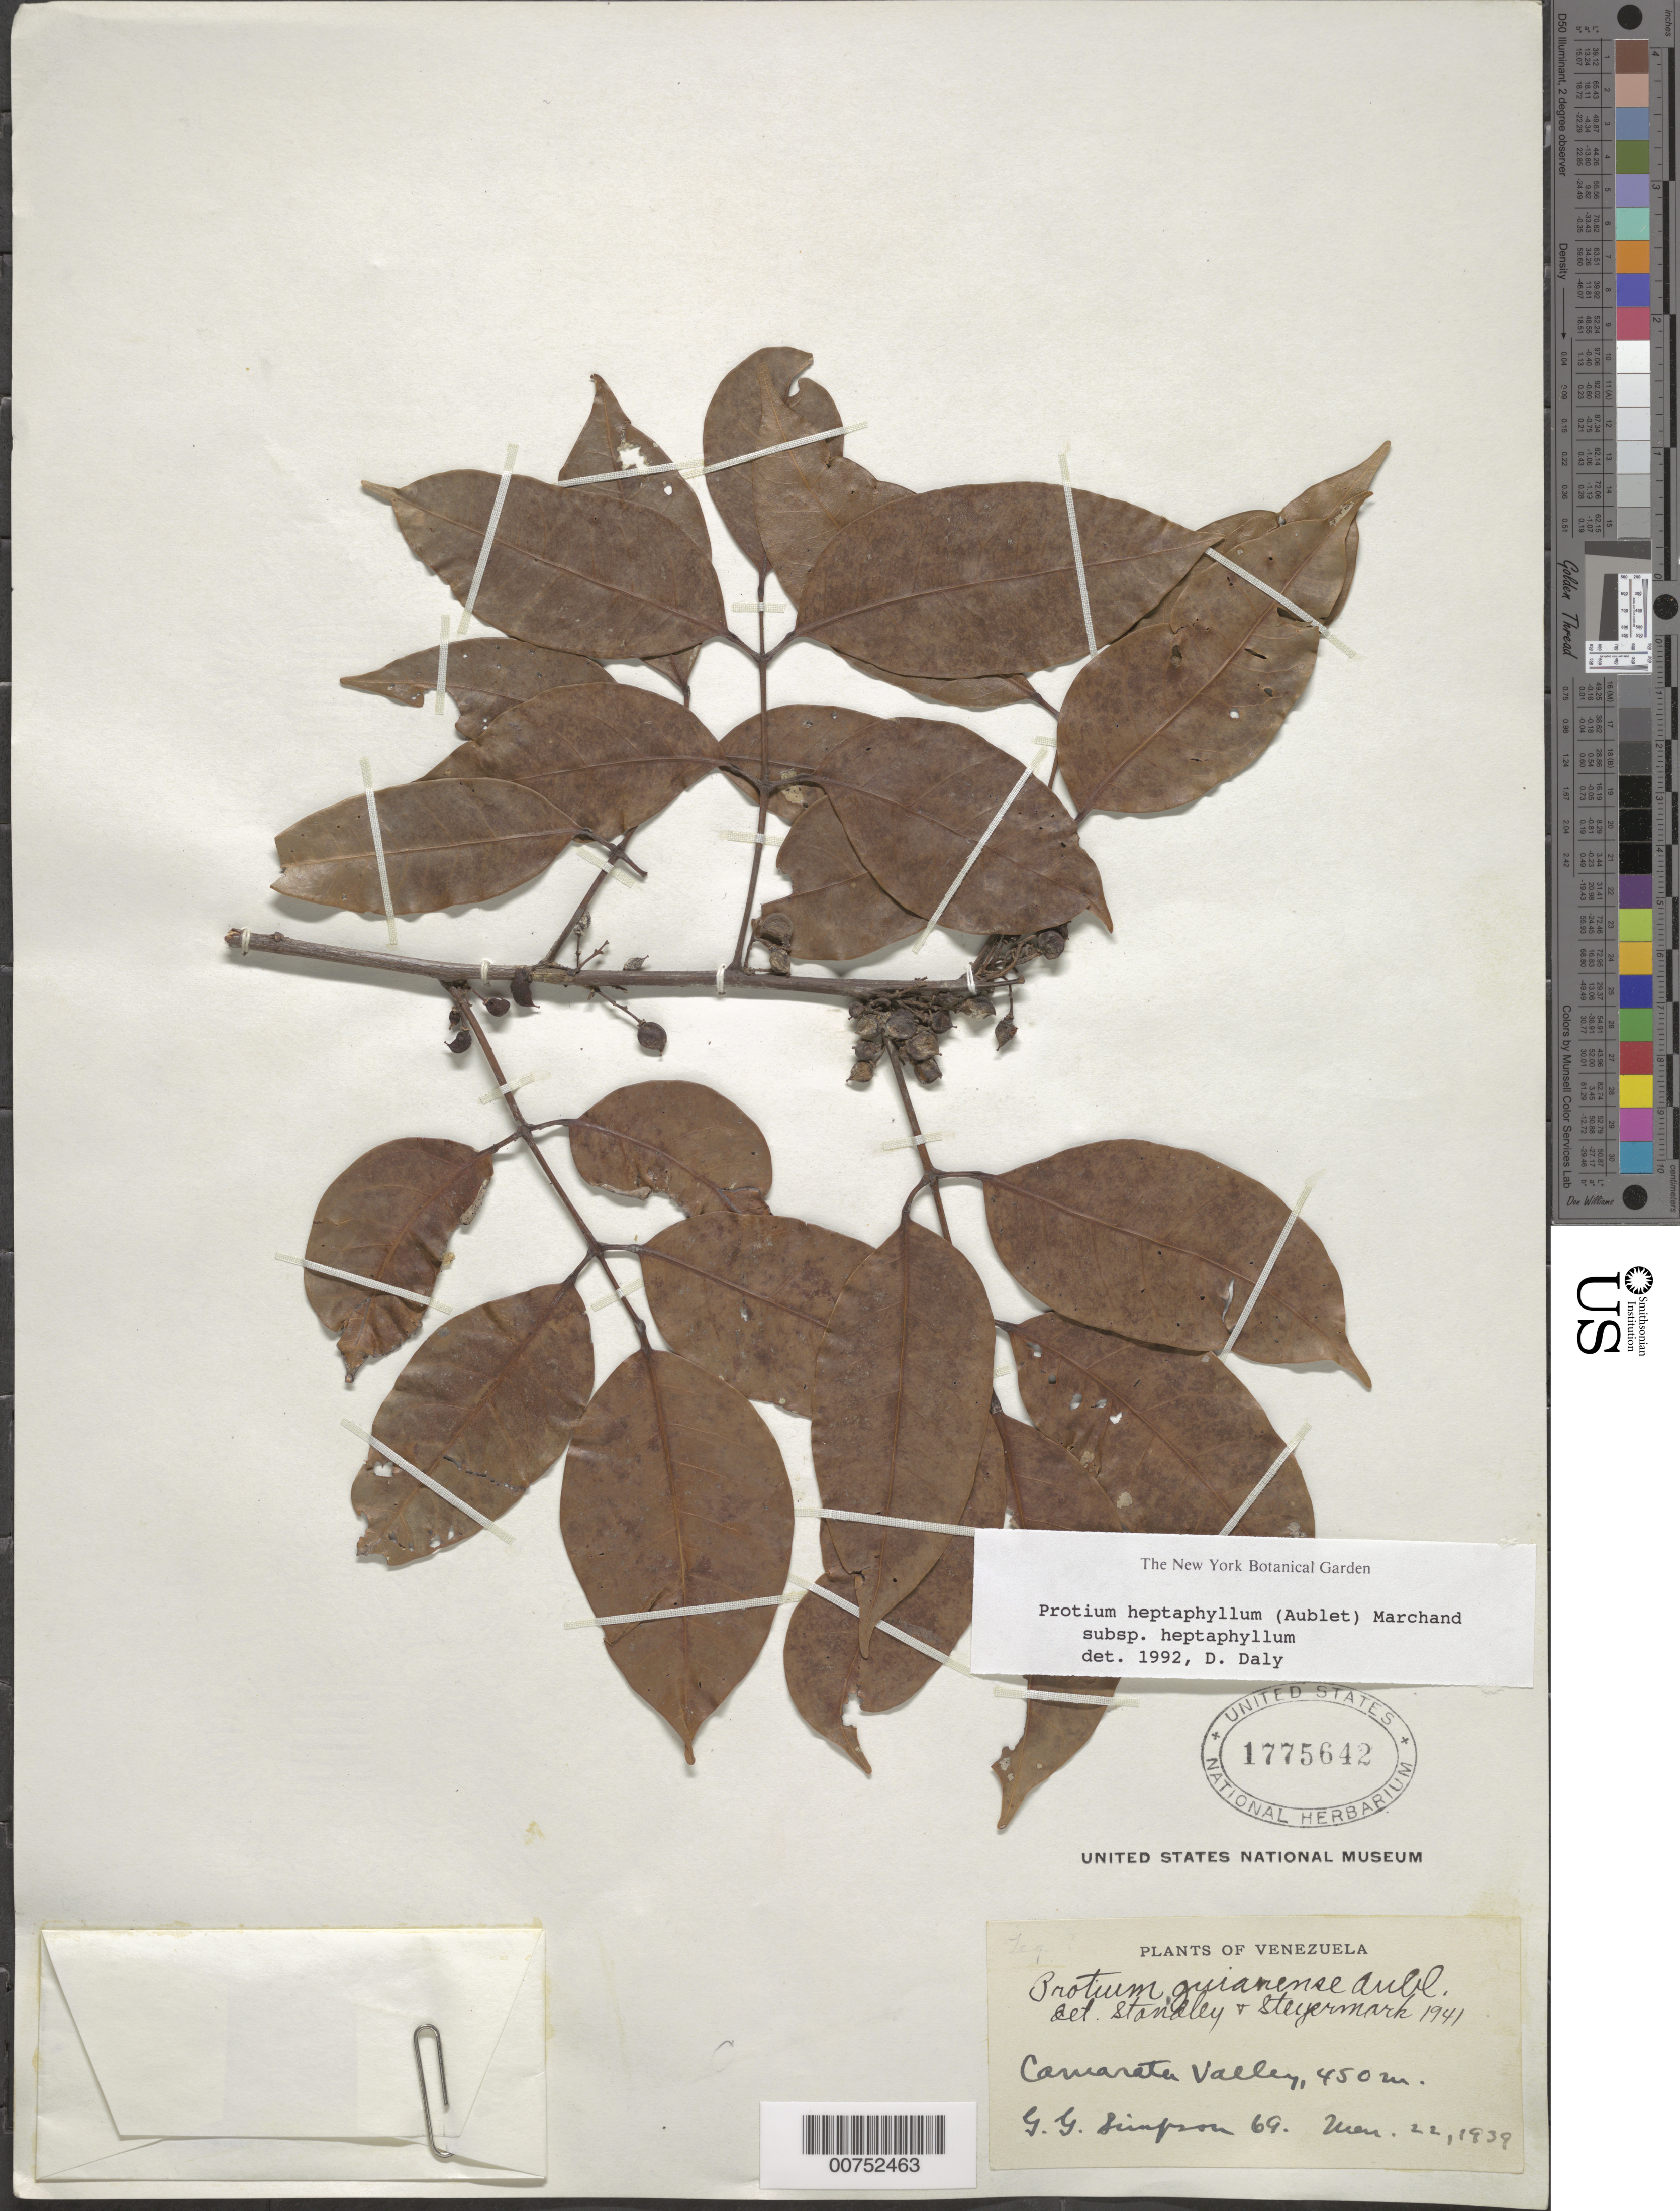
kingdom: Plantae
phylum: Tracheophyta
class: Magnoliopsida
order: Sapindales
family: Burseraceae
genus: Protium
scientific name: Protium heptaphyllum subsp. heptaphyllum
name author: (Aubl.) Marchand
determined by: Daly, D. C.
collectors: G. Simpson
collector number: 69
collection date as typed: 22-Mar-39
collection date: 1939-03-22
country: Venezuela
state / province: Bolívar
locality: Camarata Valley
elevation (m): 450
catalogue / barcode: US 1775642